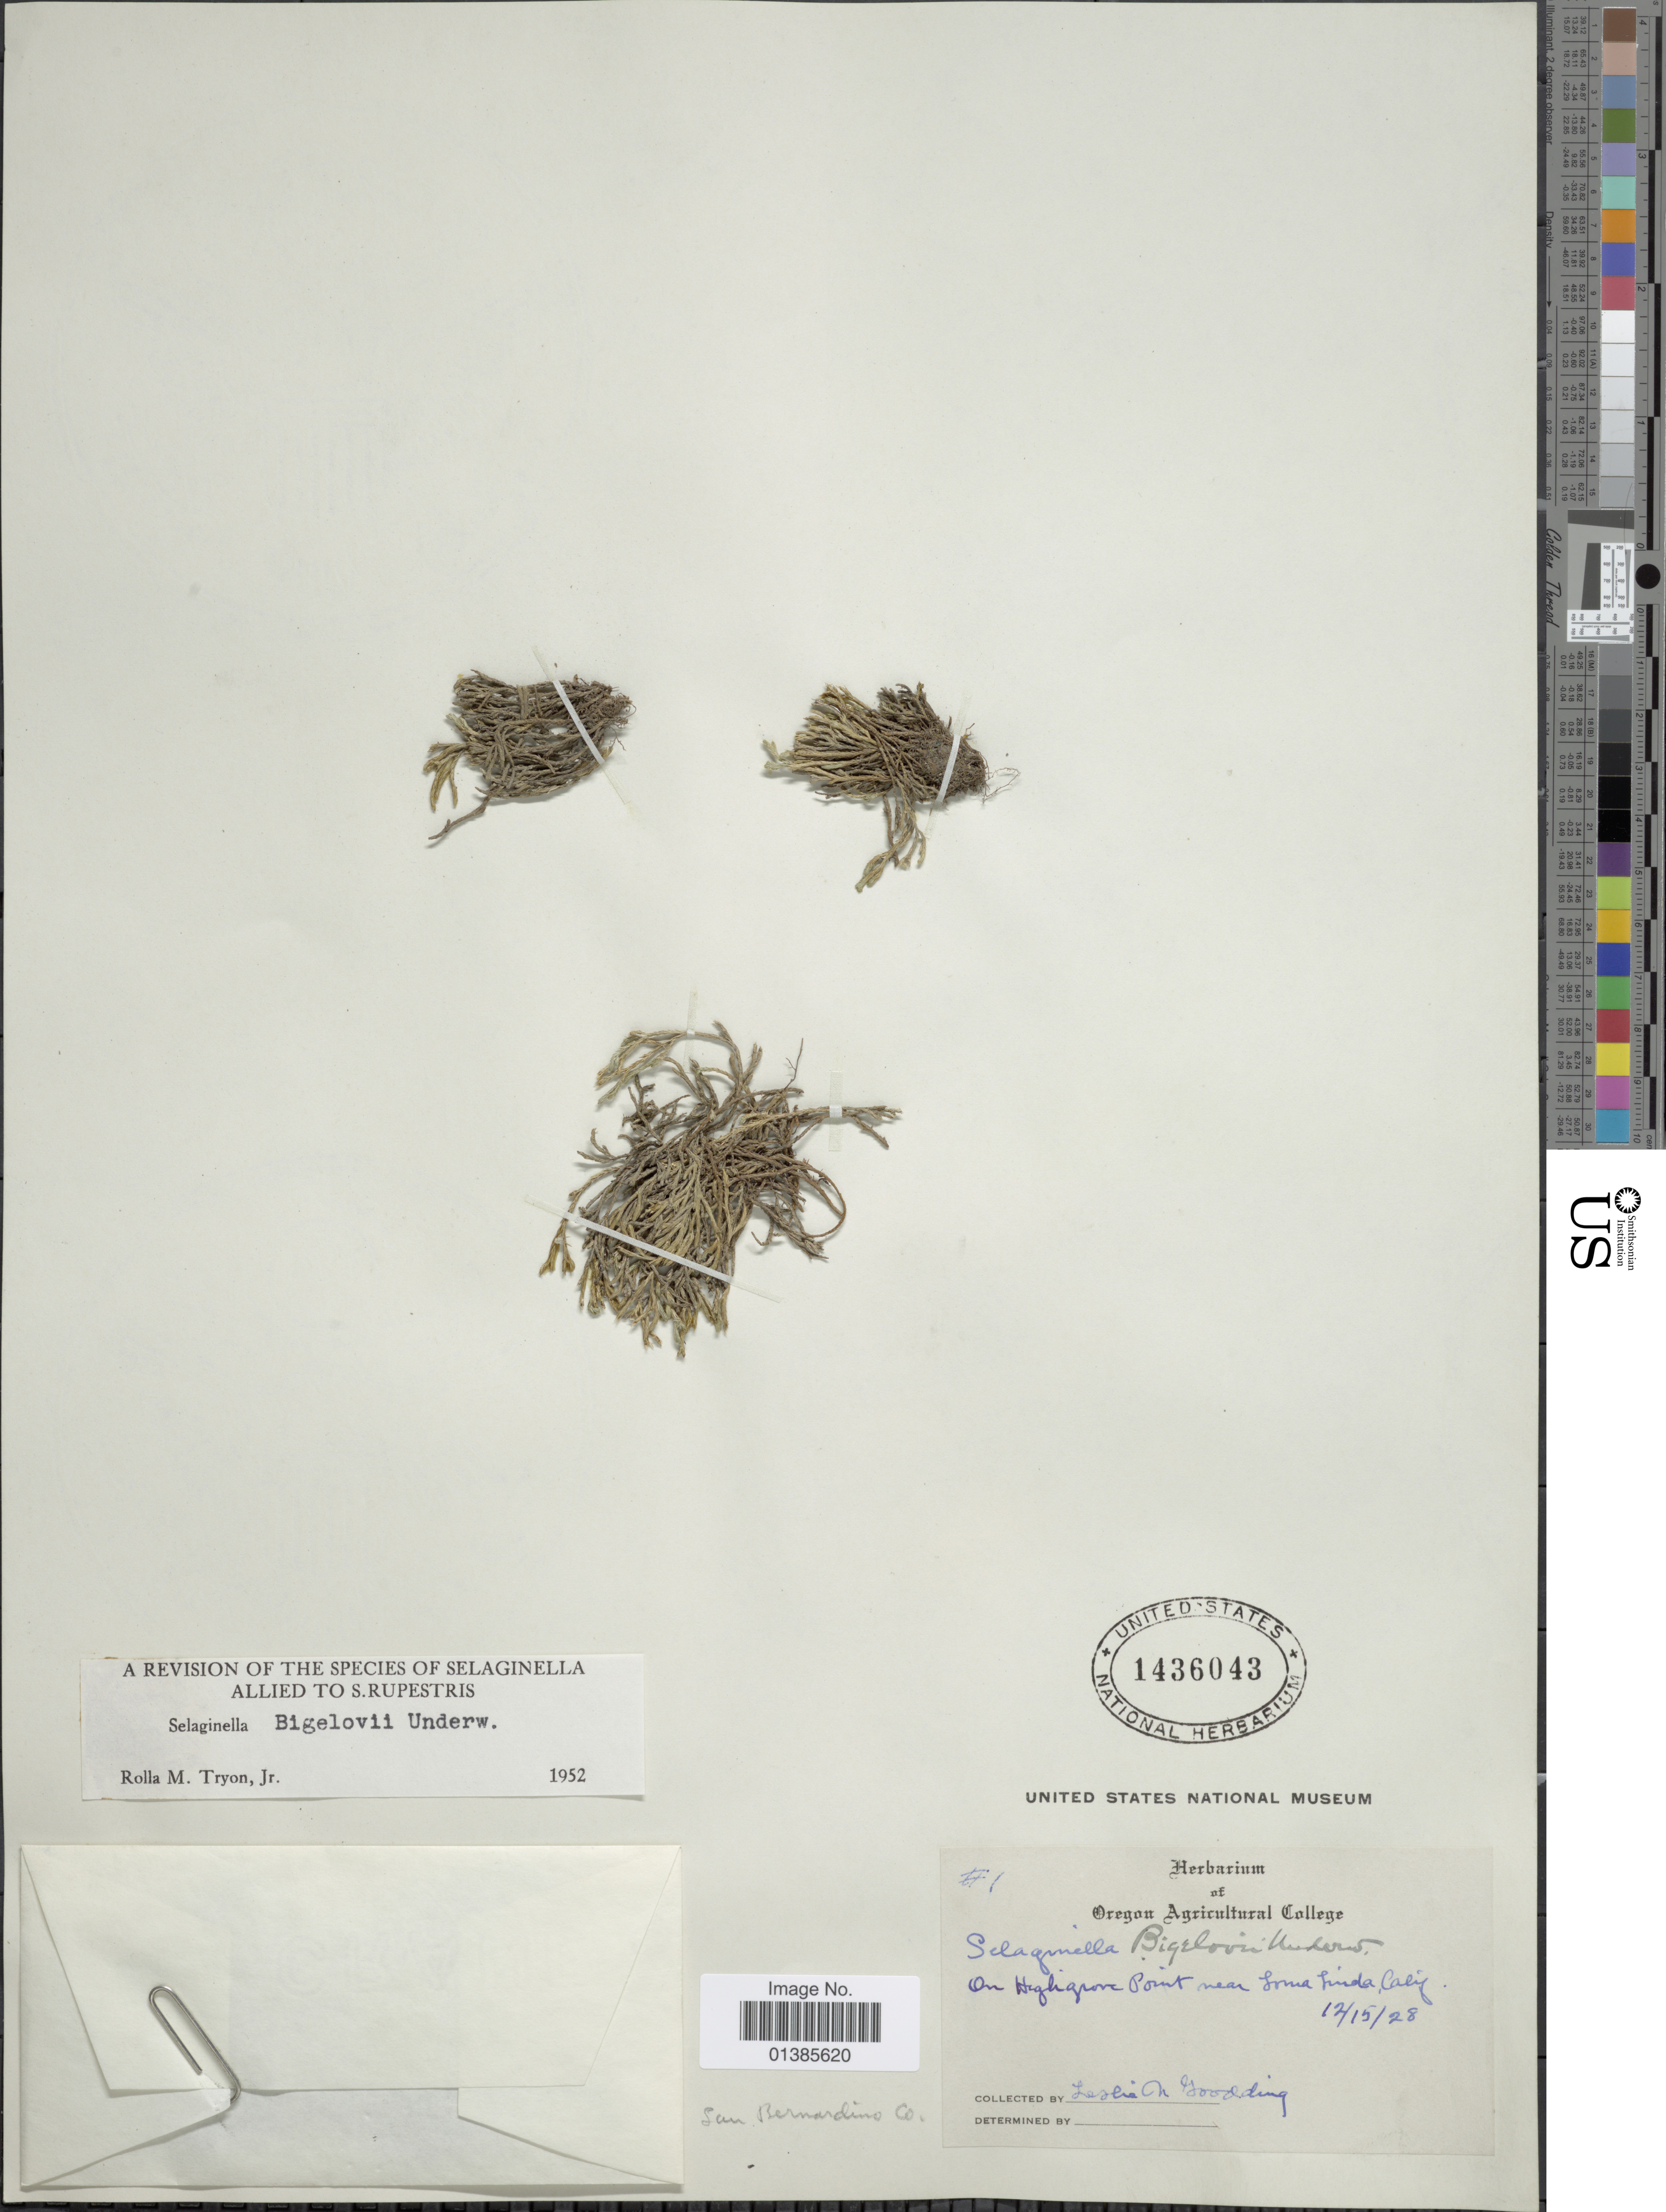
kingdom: Plantae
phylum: Tracheophyta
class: Lycopodiopsida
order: Selaginellales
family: Selaginellaceae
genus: Selaginella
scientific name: Selaginella bigelovii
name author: Underw.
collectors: L. N. Goodding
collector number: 1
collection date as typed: Transcribed d/m/y: 15/12/28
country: United States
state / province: California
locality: On Highgrove Point near Loma Linda.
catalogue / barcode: US 1436043